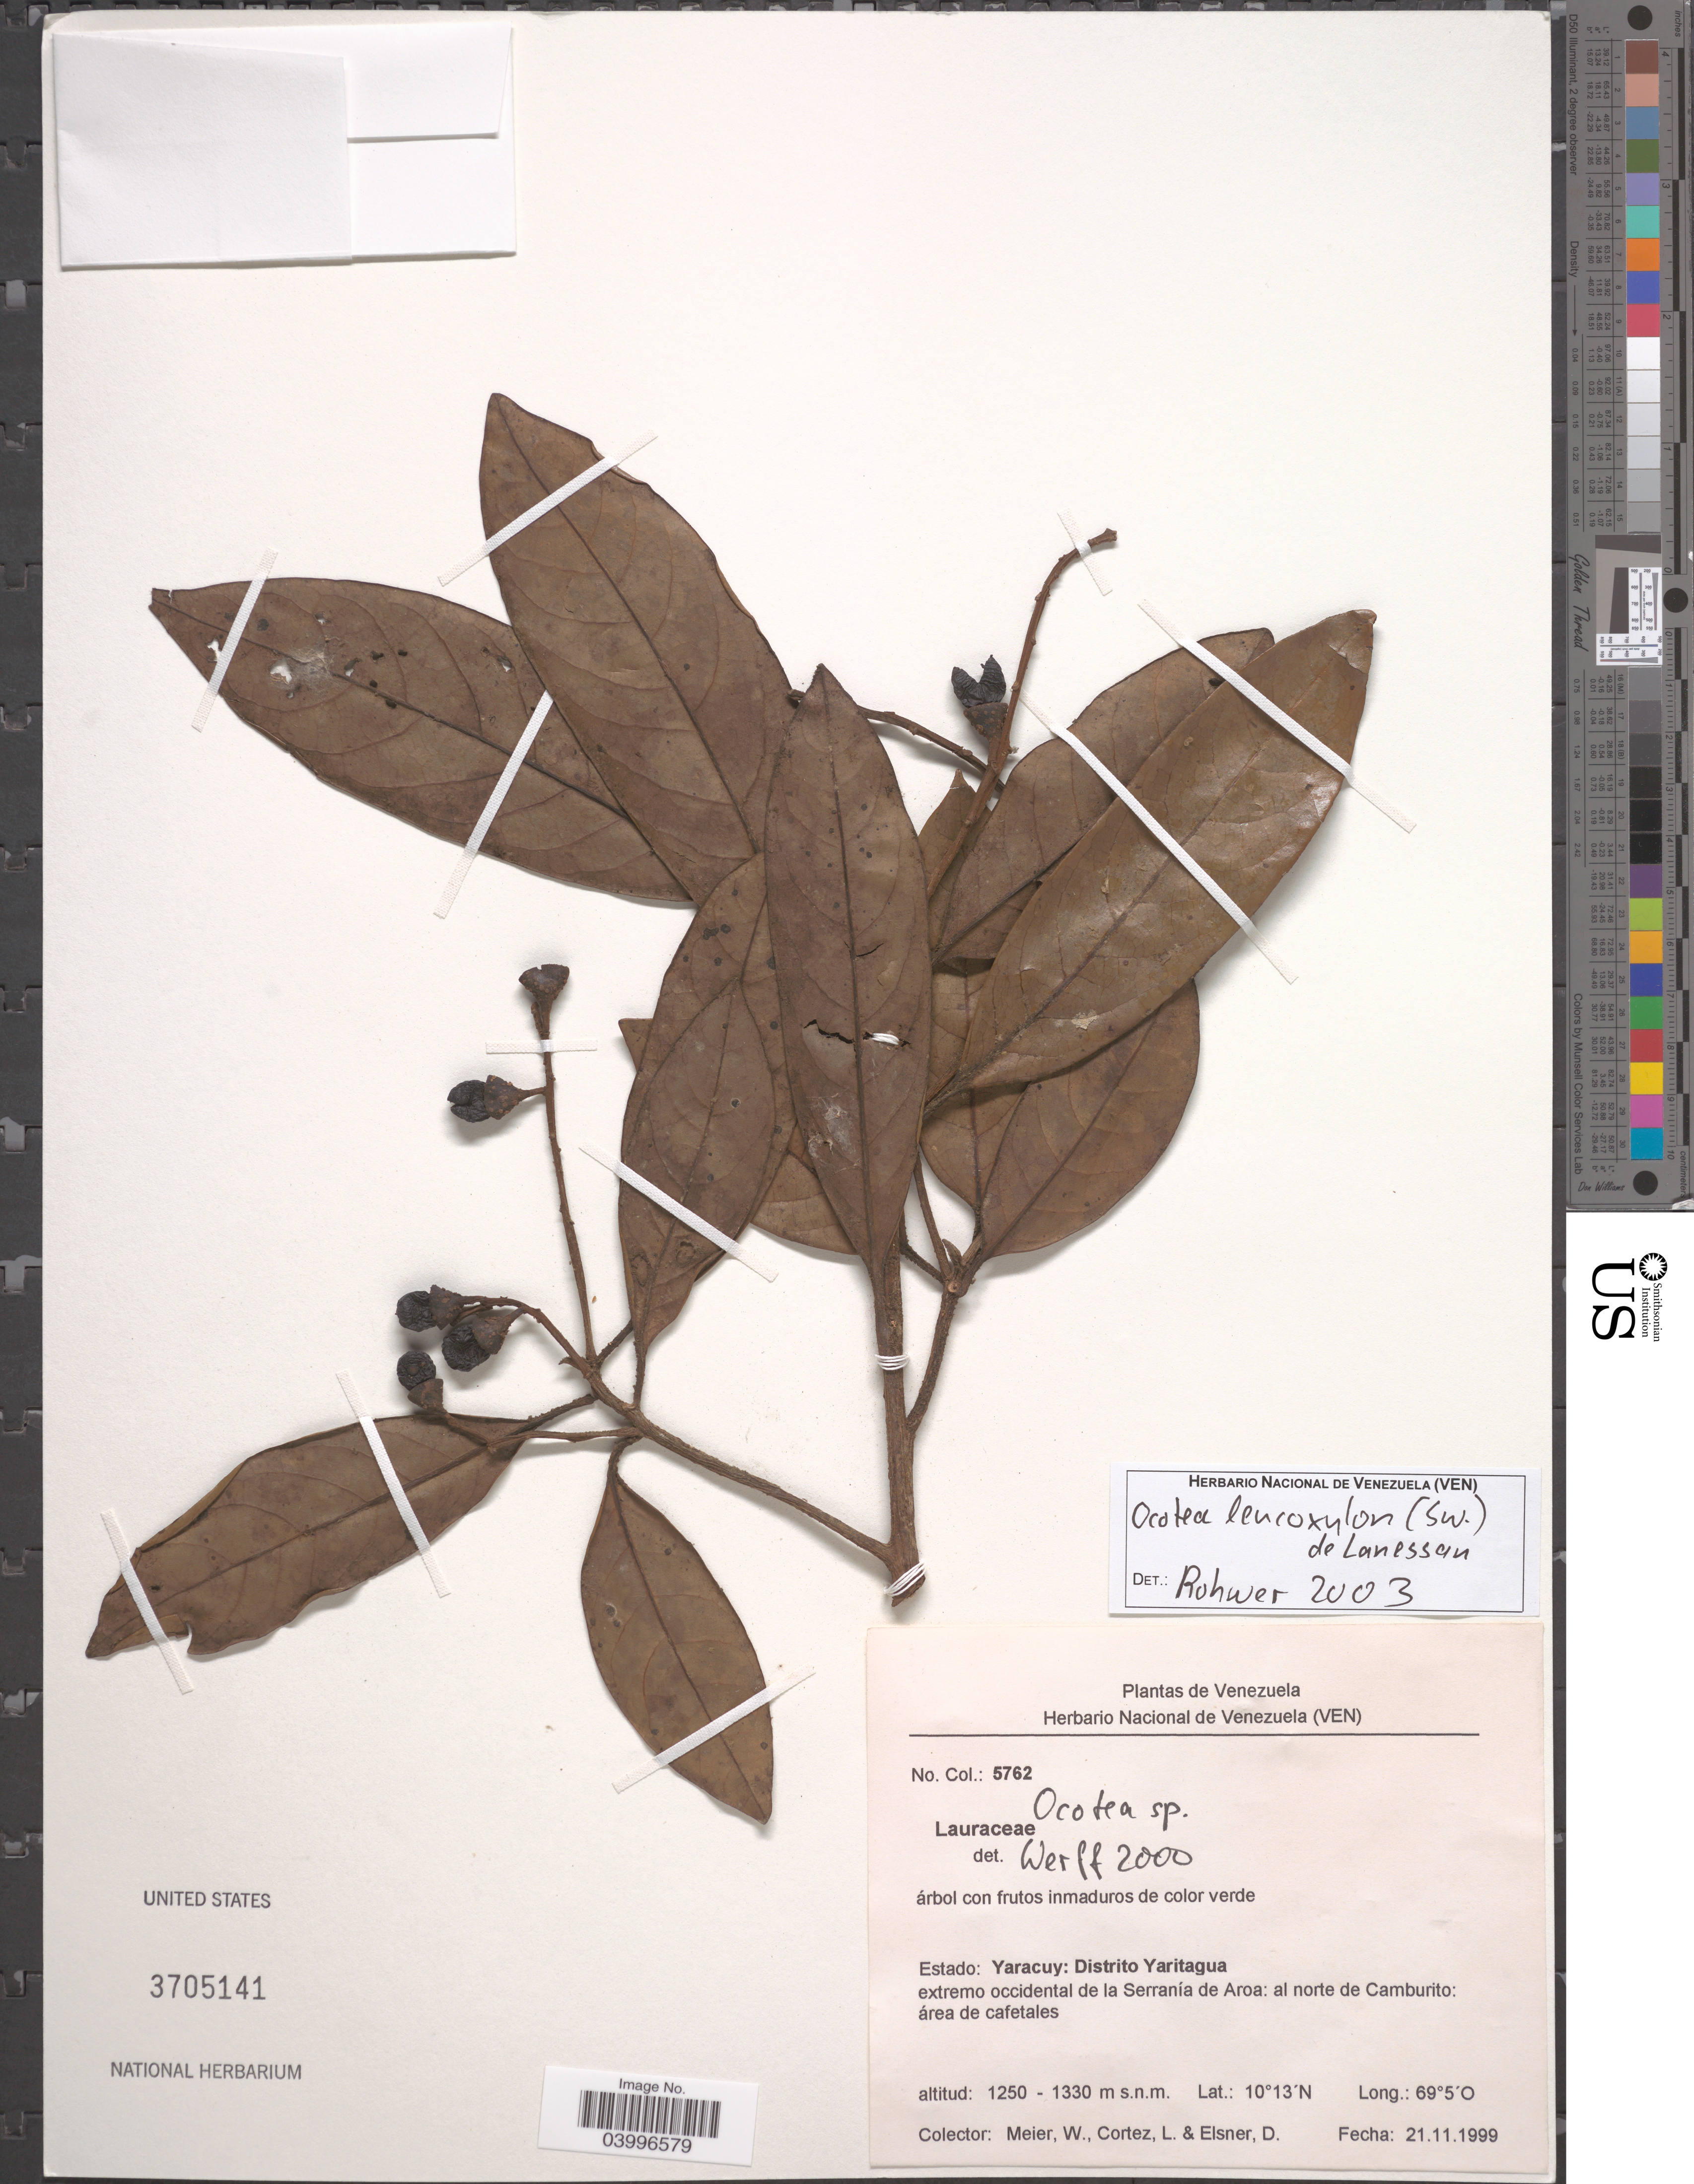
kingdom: Plantae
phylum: Tracheophyta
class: Magnoliopsida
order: Laurales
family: Lauraceae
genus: Ocotea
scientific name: Ocotea leucoxylon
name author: (Sw.) Laness.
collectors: W. Meier, L. Cortéz & D. Elsner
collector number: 5762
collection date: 1999-11-21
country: Venezuela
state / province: Yaracuy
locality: Distrito Yaritagua. Extremo occidental de la Serranía de Aroa: al norte de Camburito: área de cafetales.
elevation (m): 1250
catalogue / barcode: US 3705141